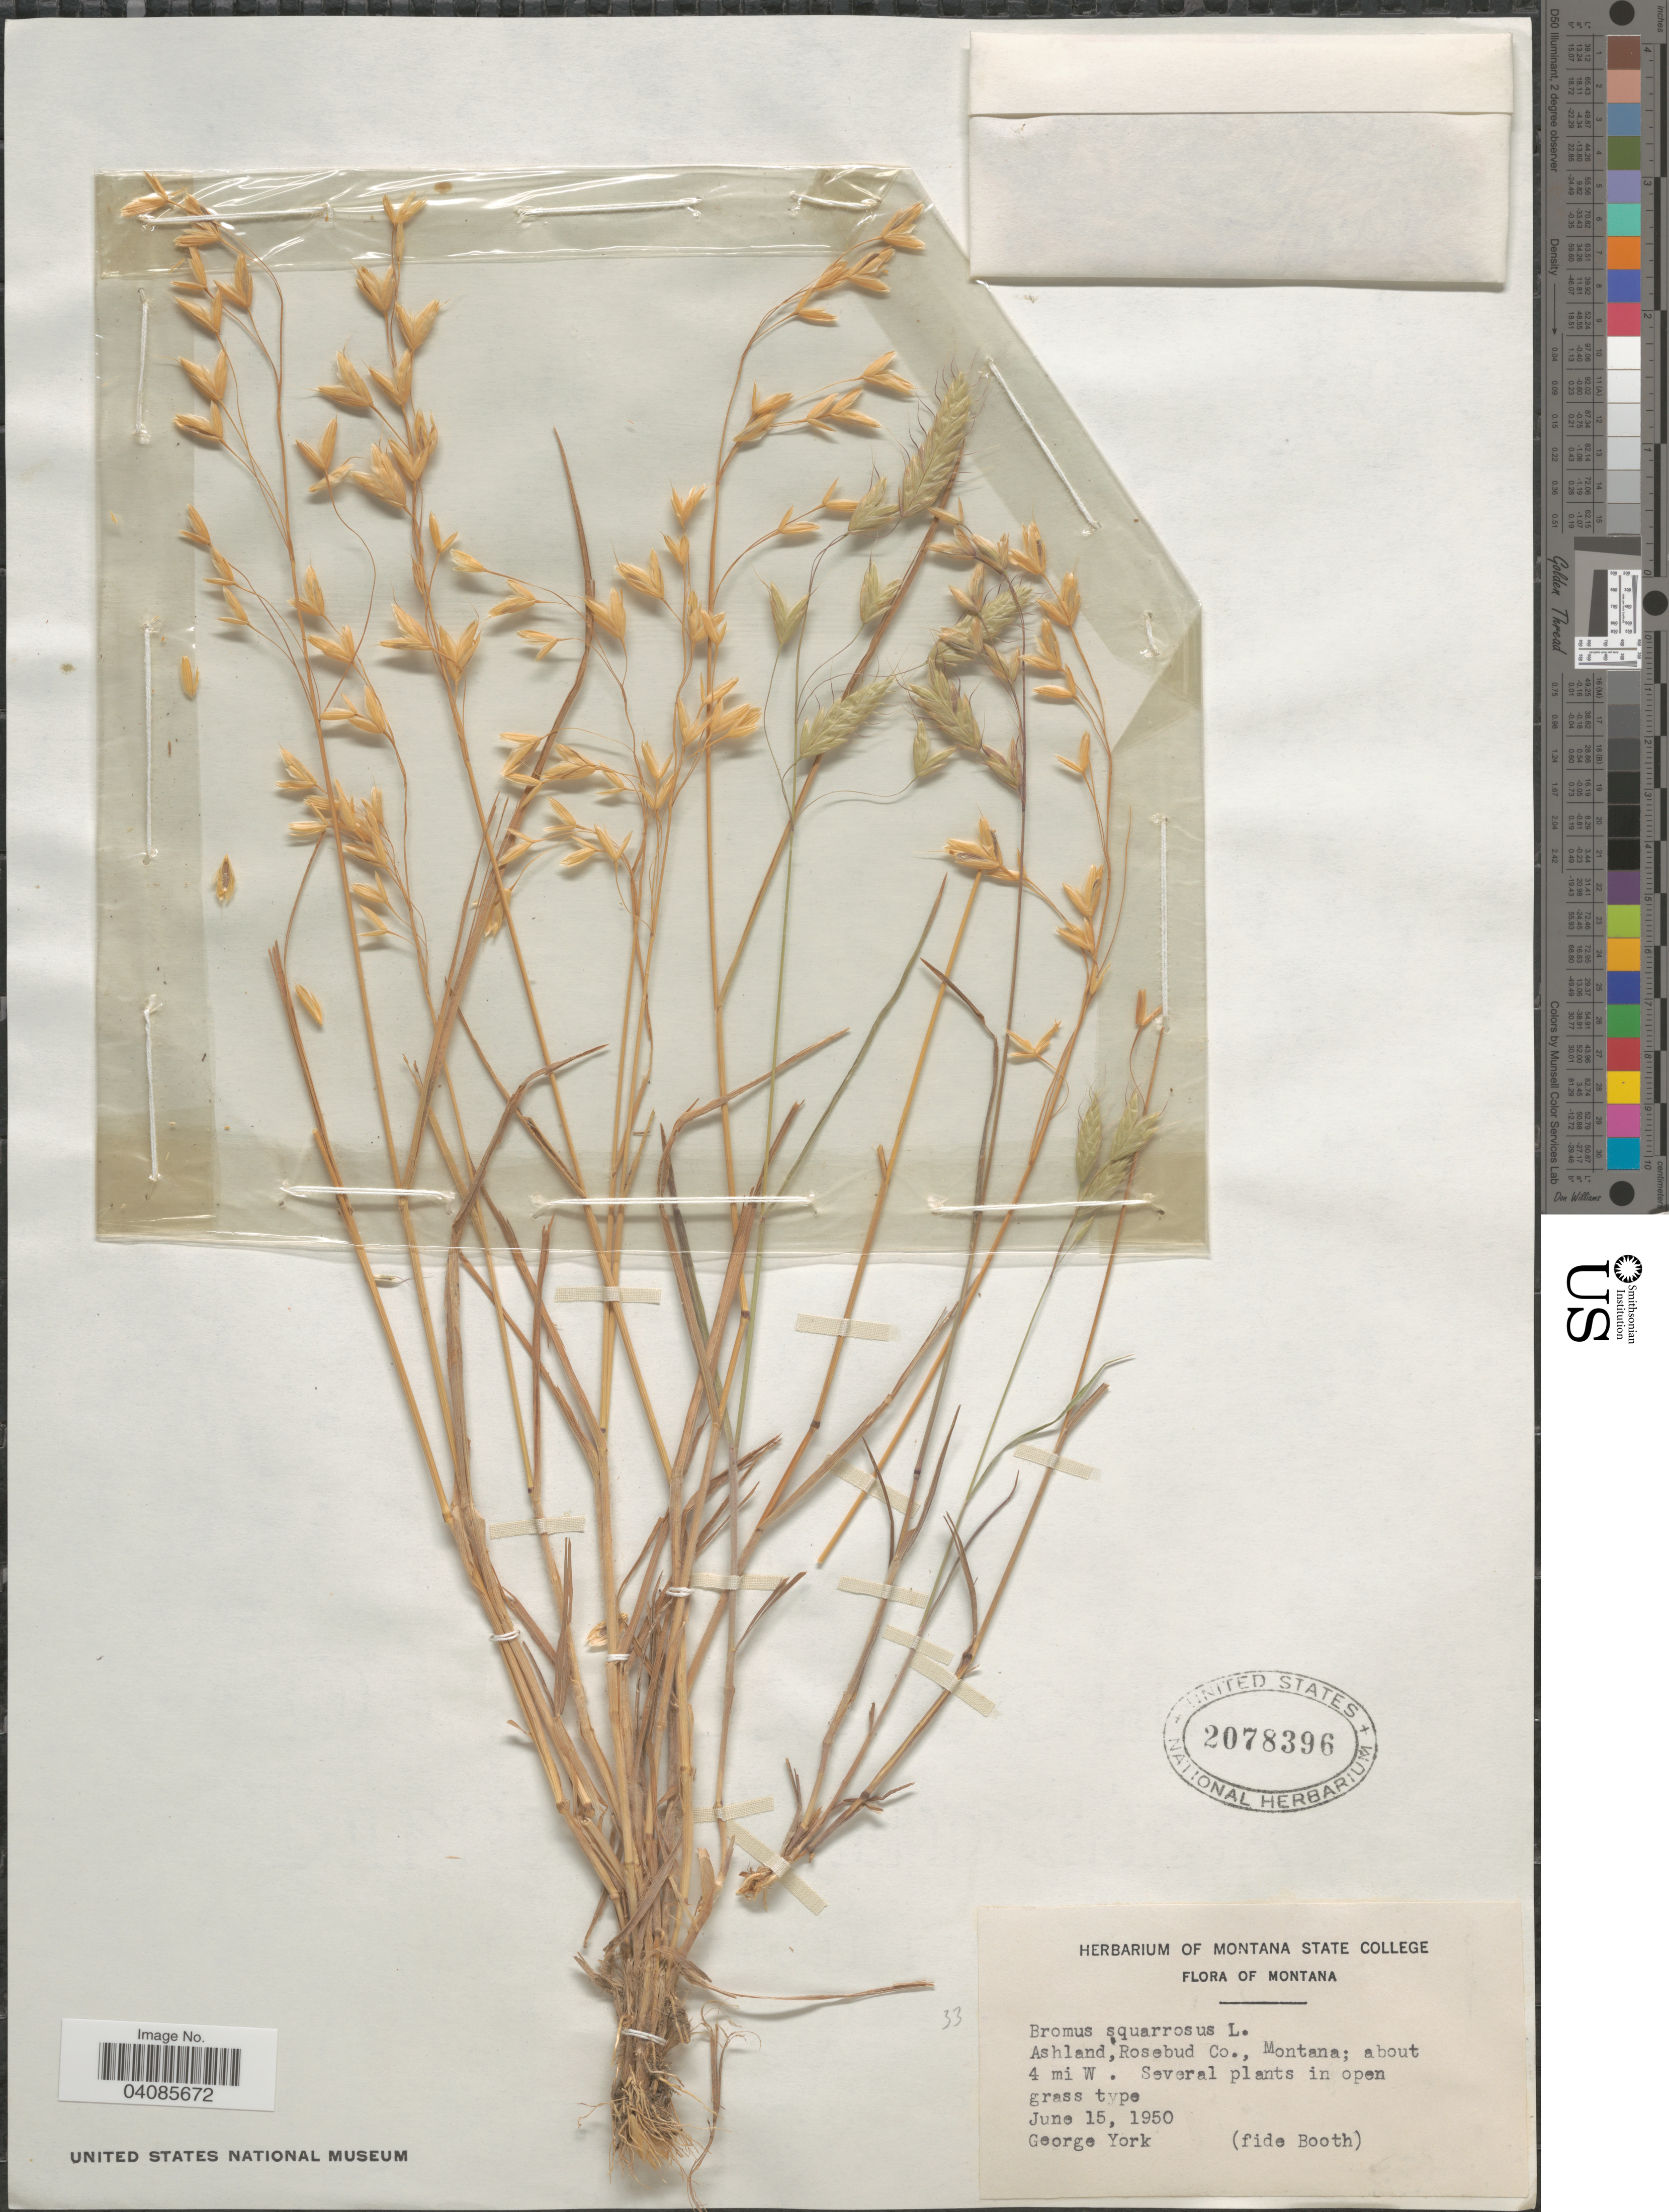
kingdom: Plantae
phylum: Tracheophyta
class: Liliopsida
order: Poales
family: Poaceae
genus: Bromus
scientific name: Bromus squarrosus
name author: L.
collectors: G. York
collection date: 1950-06-15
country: United States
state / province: Montana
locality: Ashland, Rosebud Co.; about 4 mi W.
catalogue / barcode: US 2078396